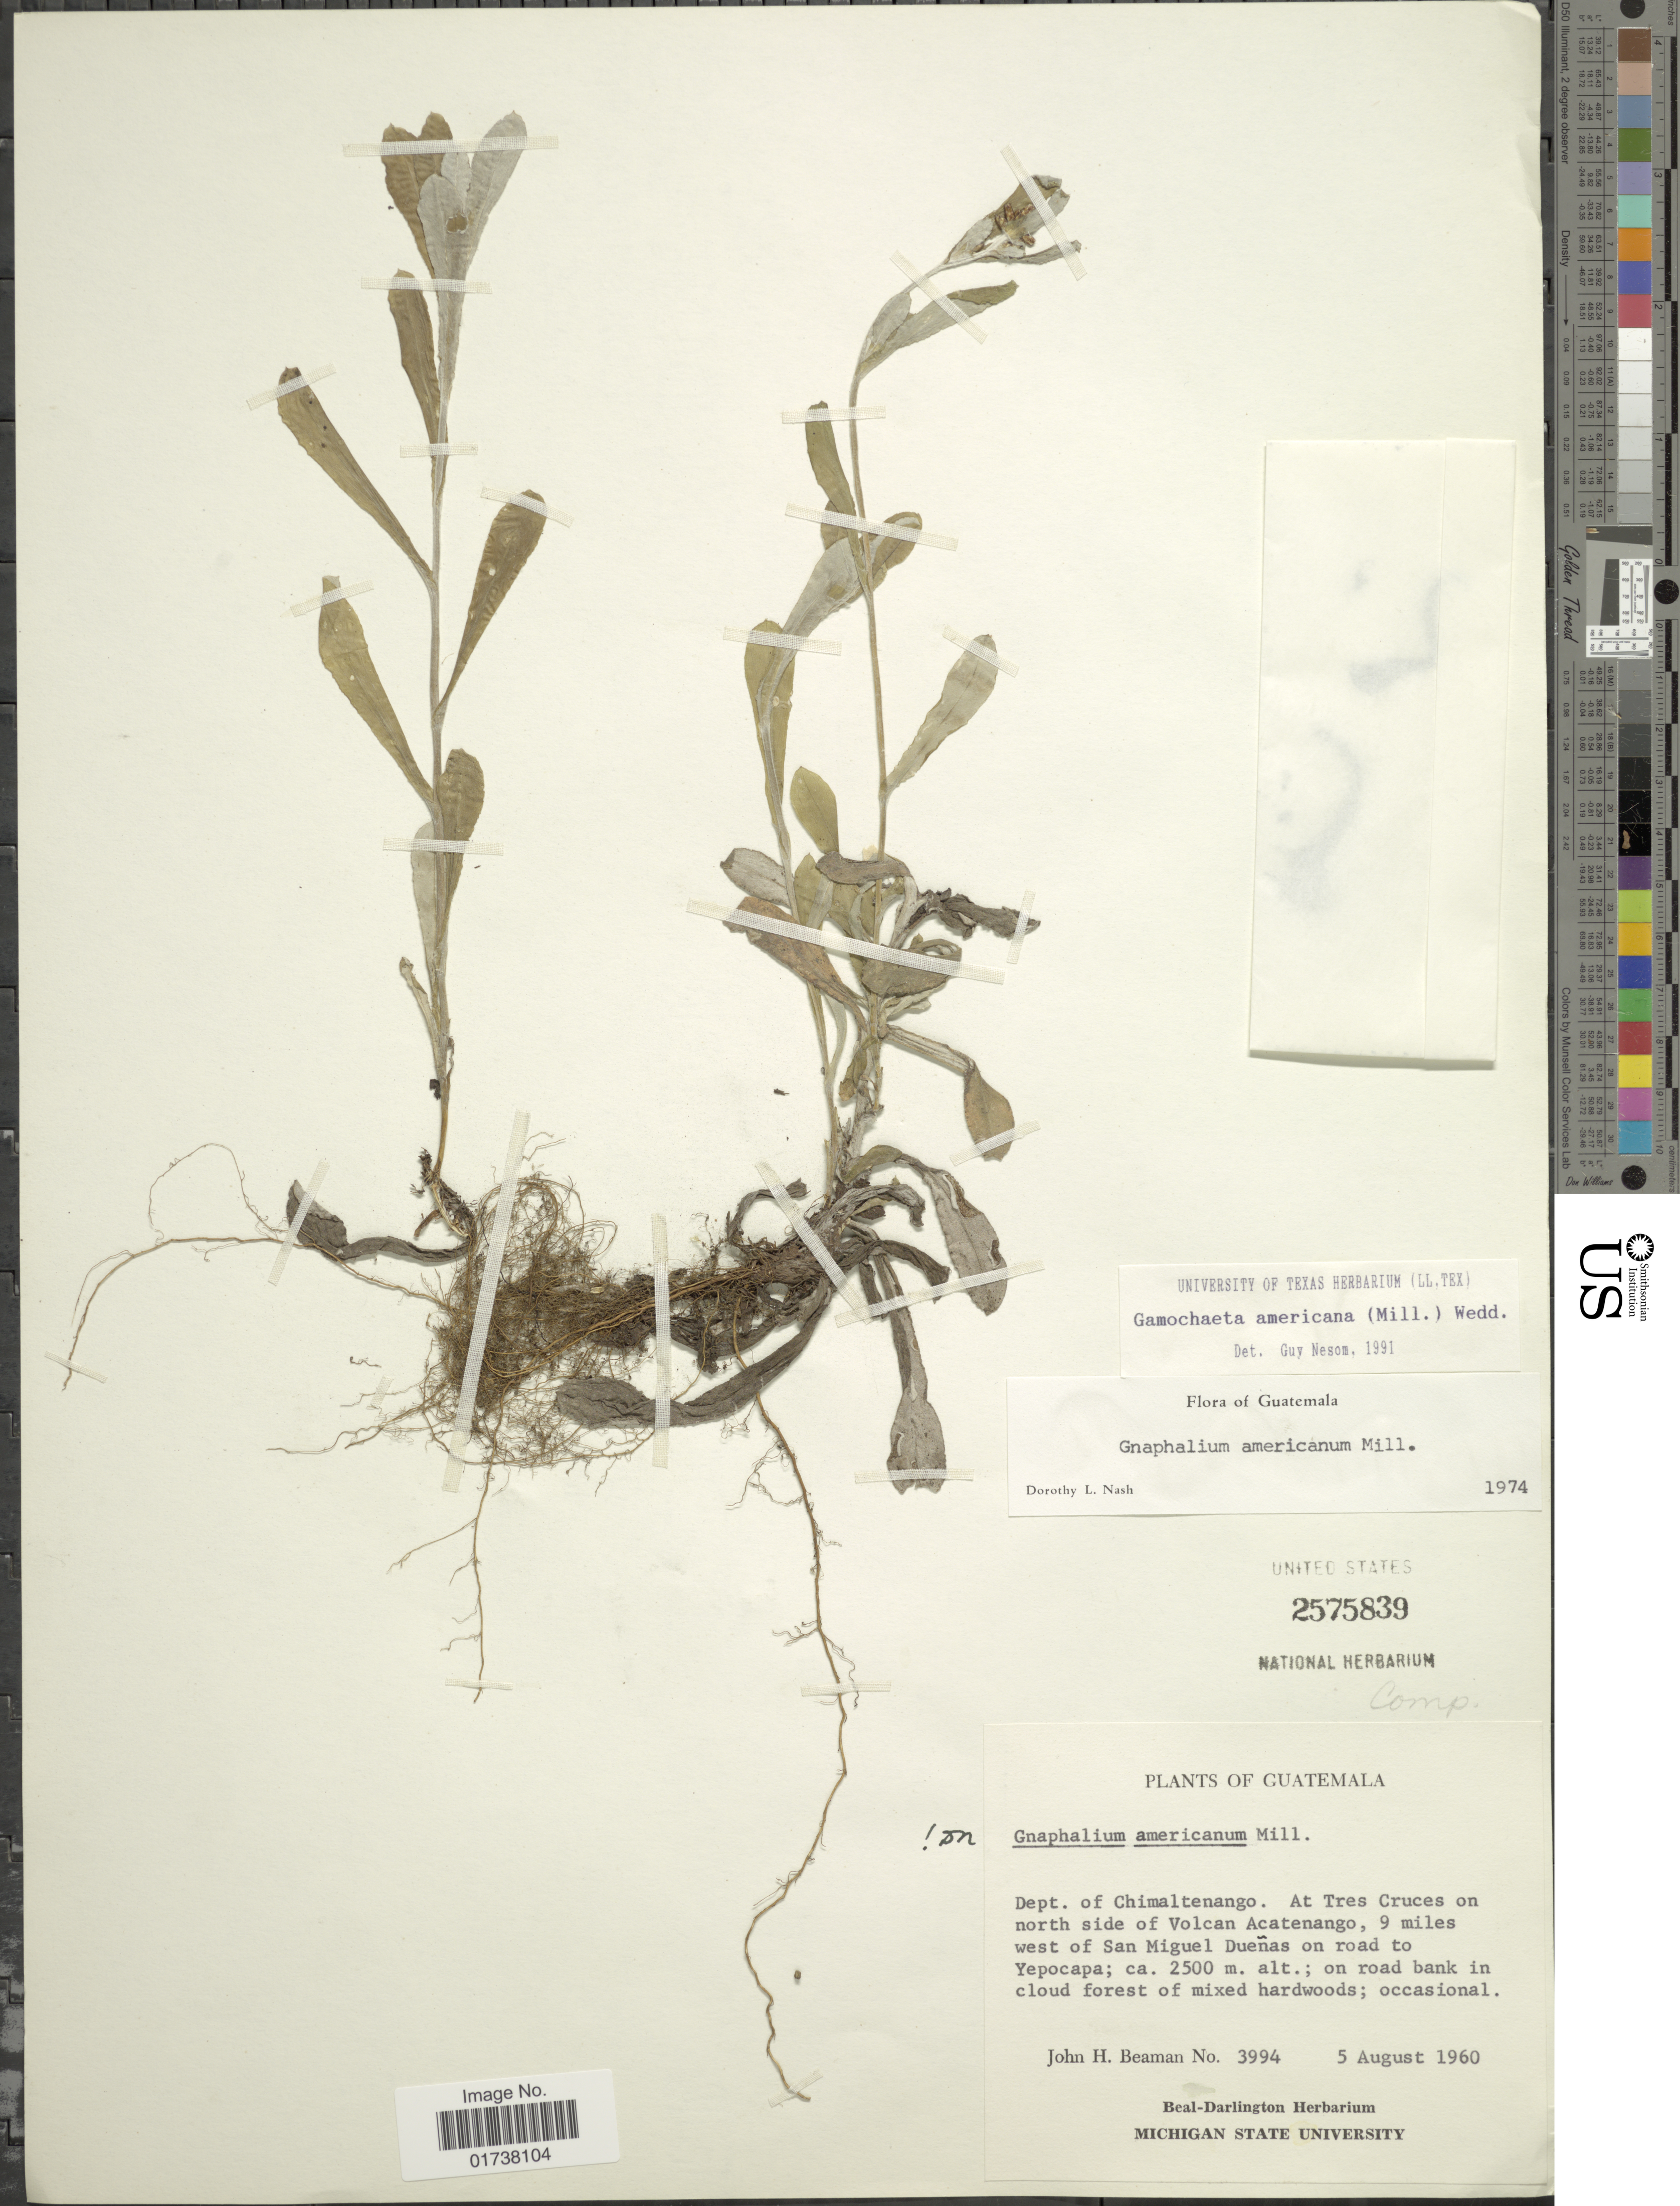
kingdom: Plantae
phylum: Tracheophyta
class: Magnoliopsida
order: Asterales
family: Asteraceae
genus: Gamochaeta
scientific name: Gamochaeta americana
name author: (Mill.) Wedd.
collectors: J. H. Beaman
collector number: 3994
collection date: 1960-08-05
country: Guatemala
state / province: Chimaltenango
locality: Dept. of Chimaltenango, At Tres Cruces on north side of Volcan Acatenango, 9 miles west of San Miguel Dueñas on road to Yepocapa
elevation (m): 2500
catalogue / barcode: US 2575839